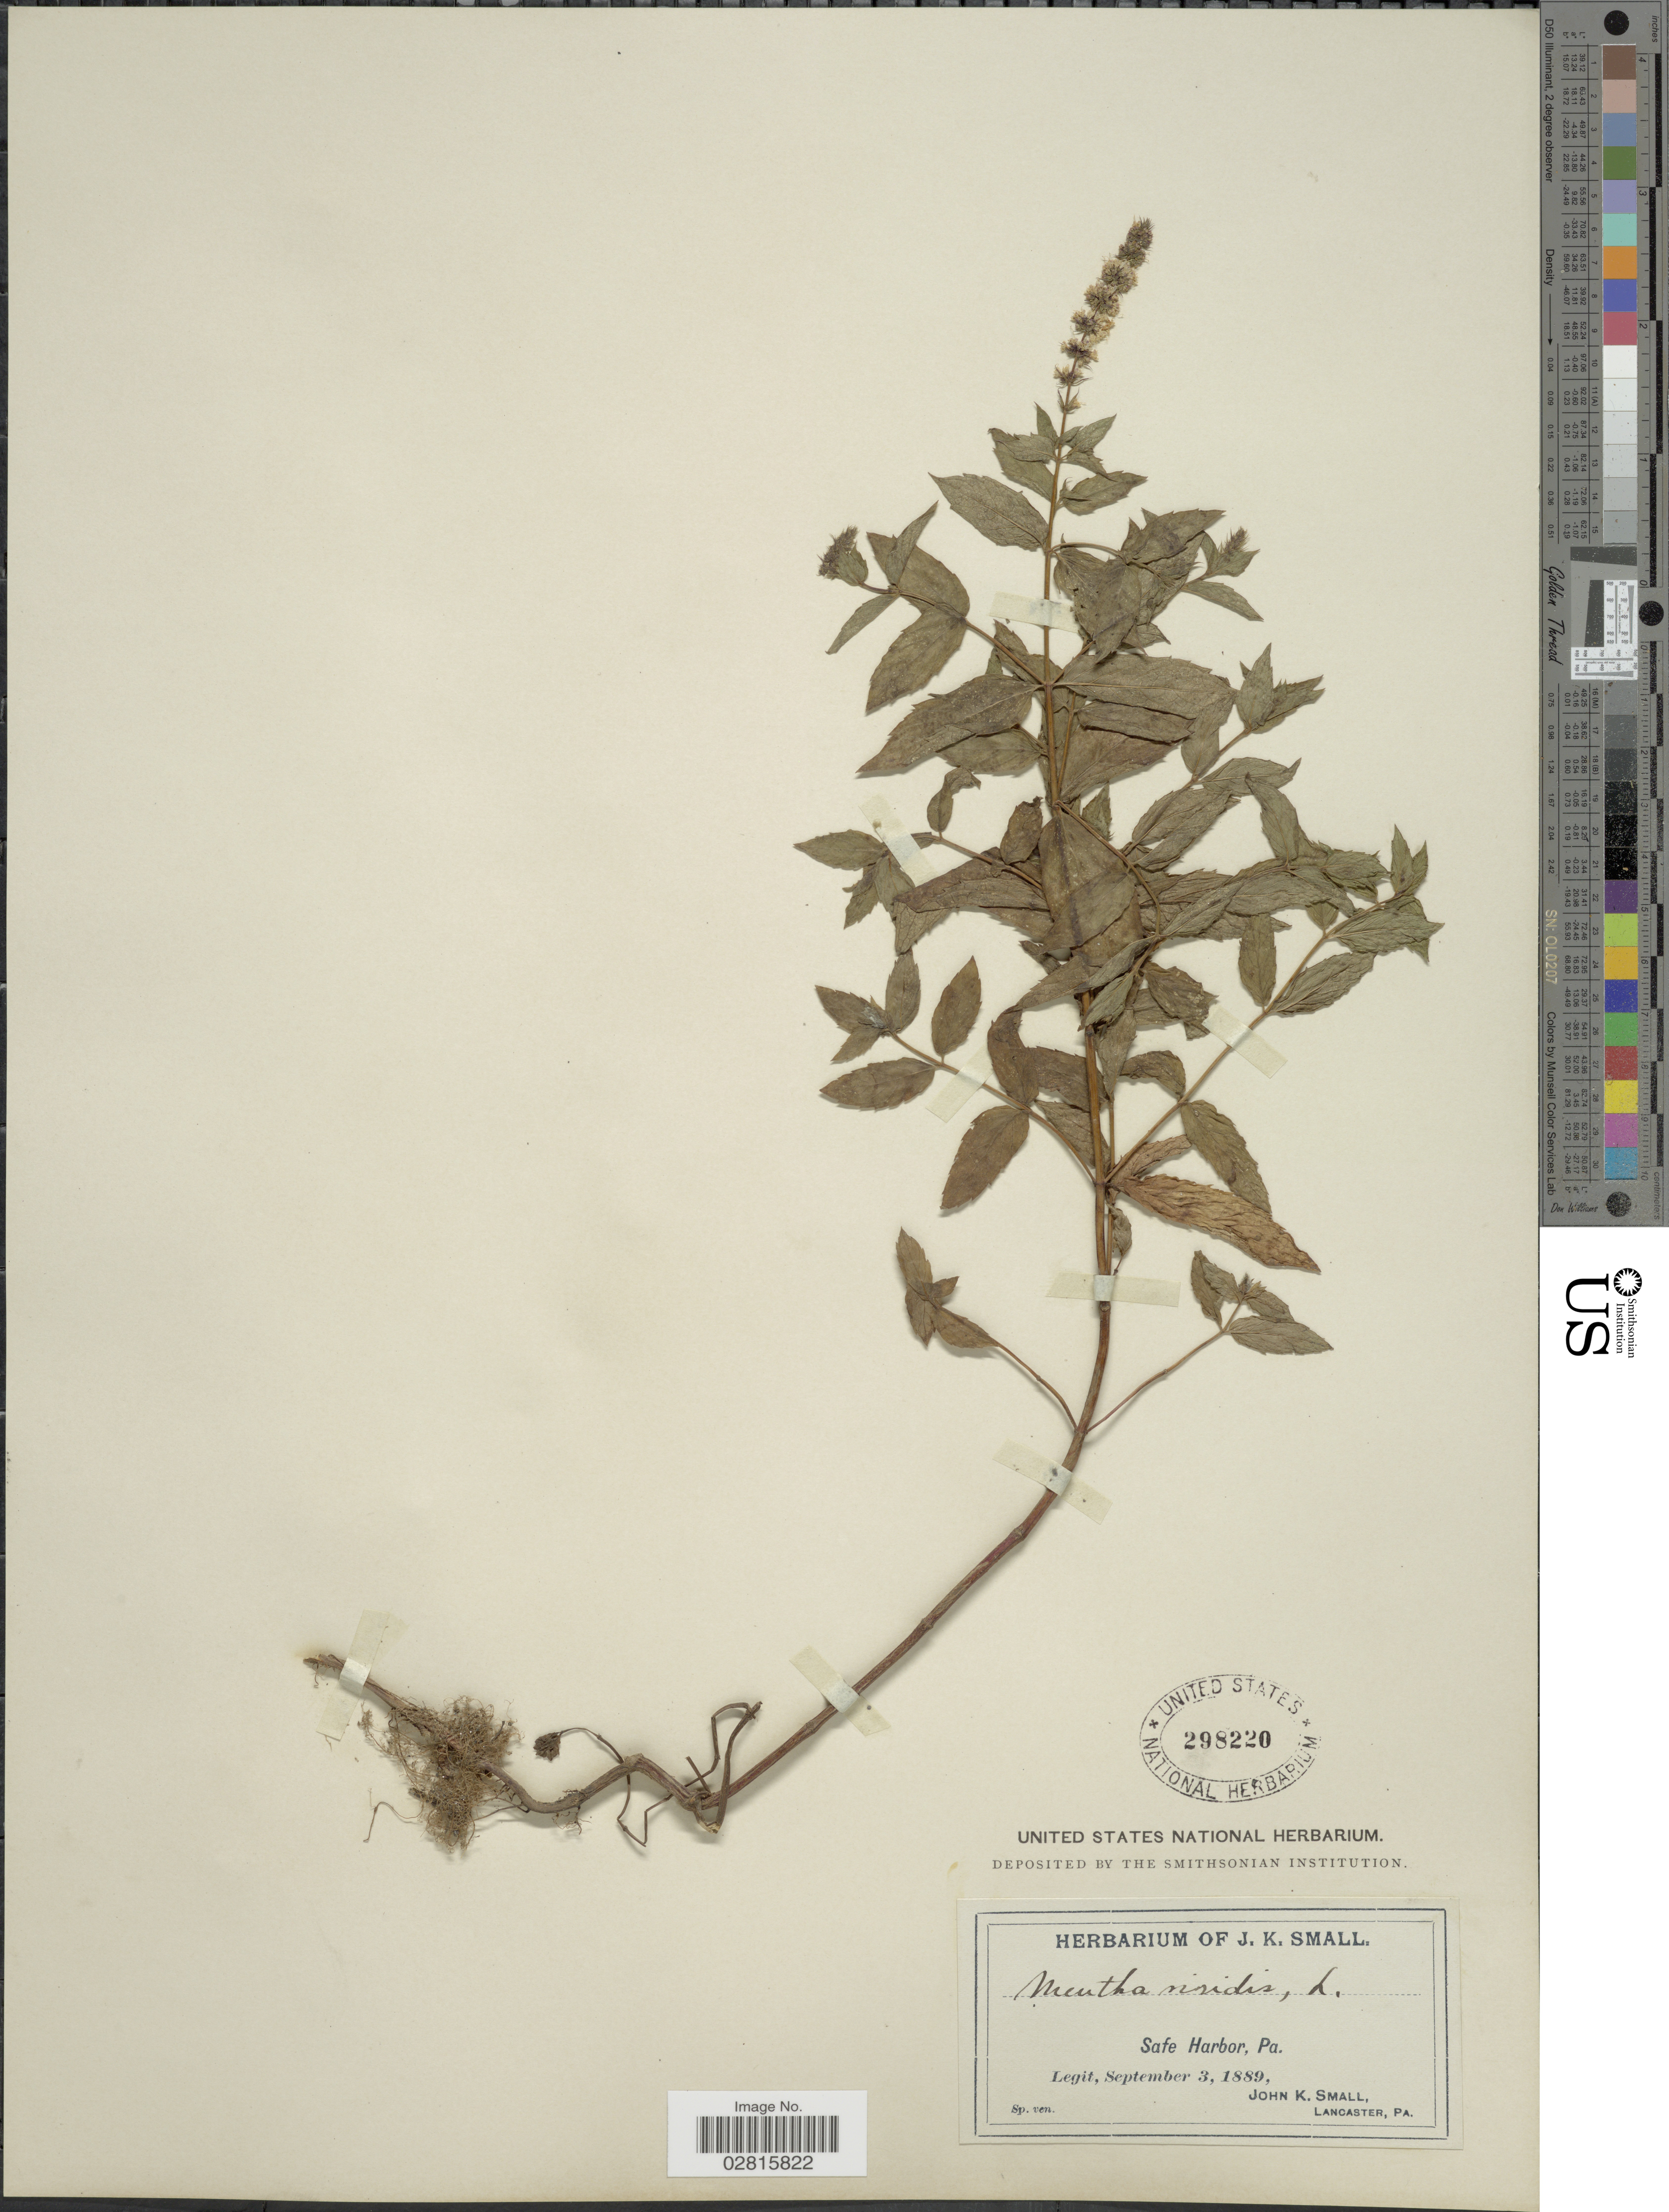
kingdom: Plantae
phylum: Tracheophyta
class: Magnoliopsida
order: Lamiales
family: Lamiaceae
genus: Mentha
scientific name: Mentha spicata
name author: L.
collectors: J. K. Small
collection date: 1889-09-03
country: United States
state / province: Pennsylvania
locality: Safe Harbor, Pa.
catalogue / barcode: US 298220